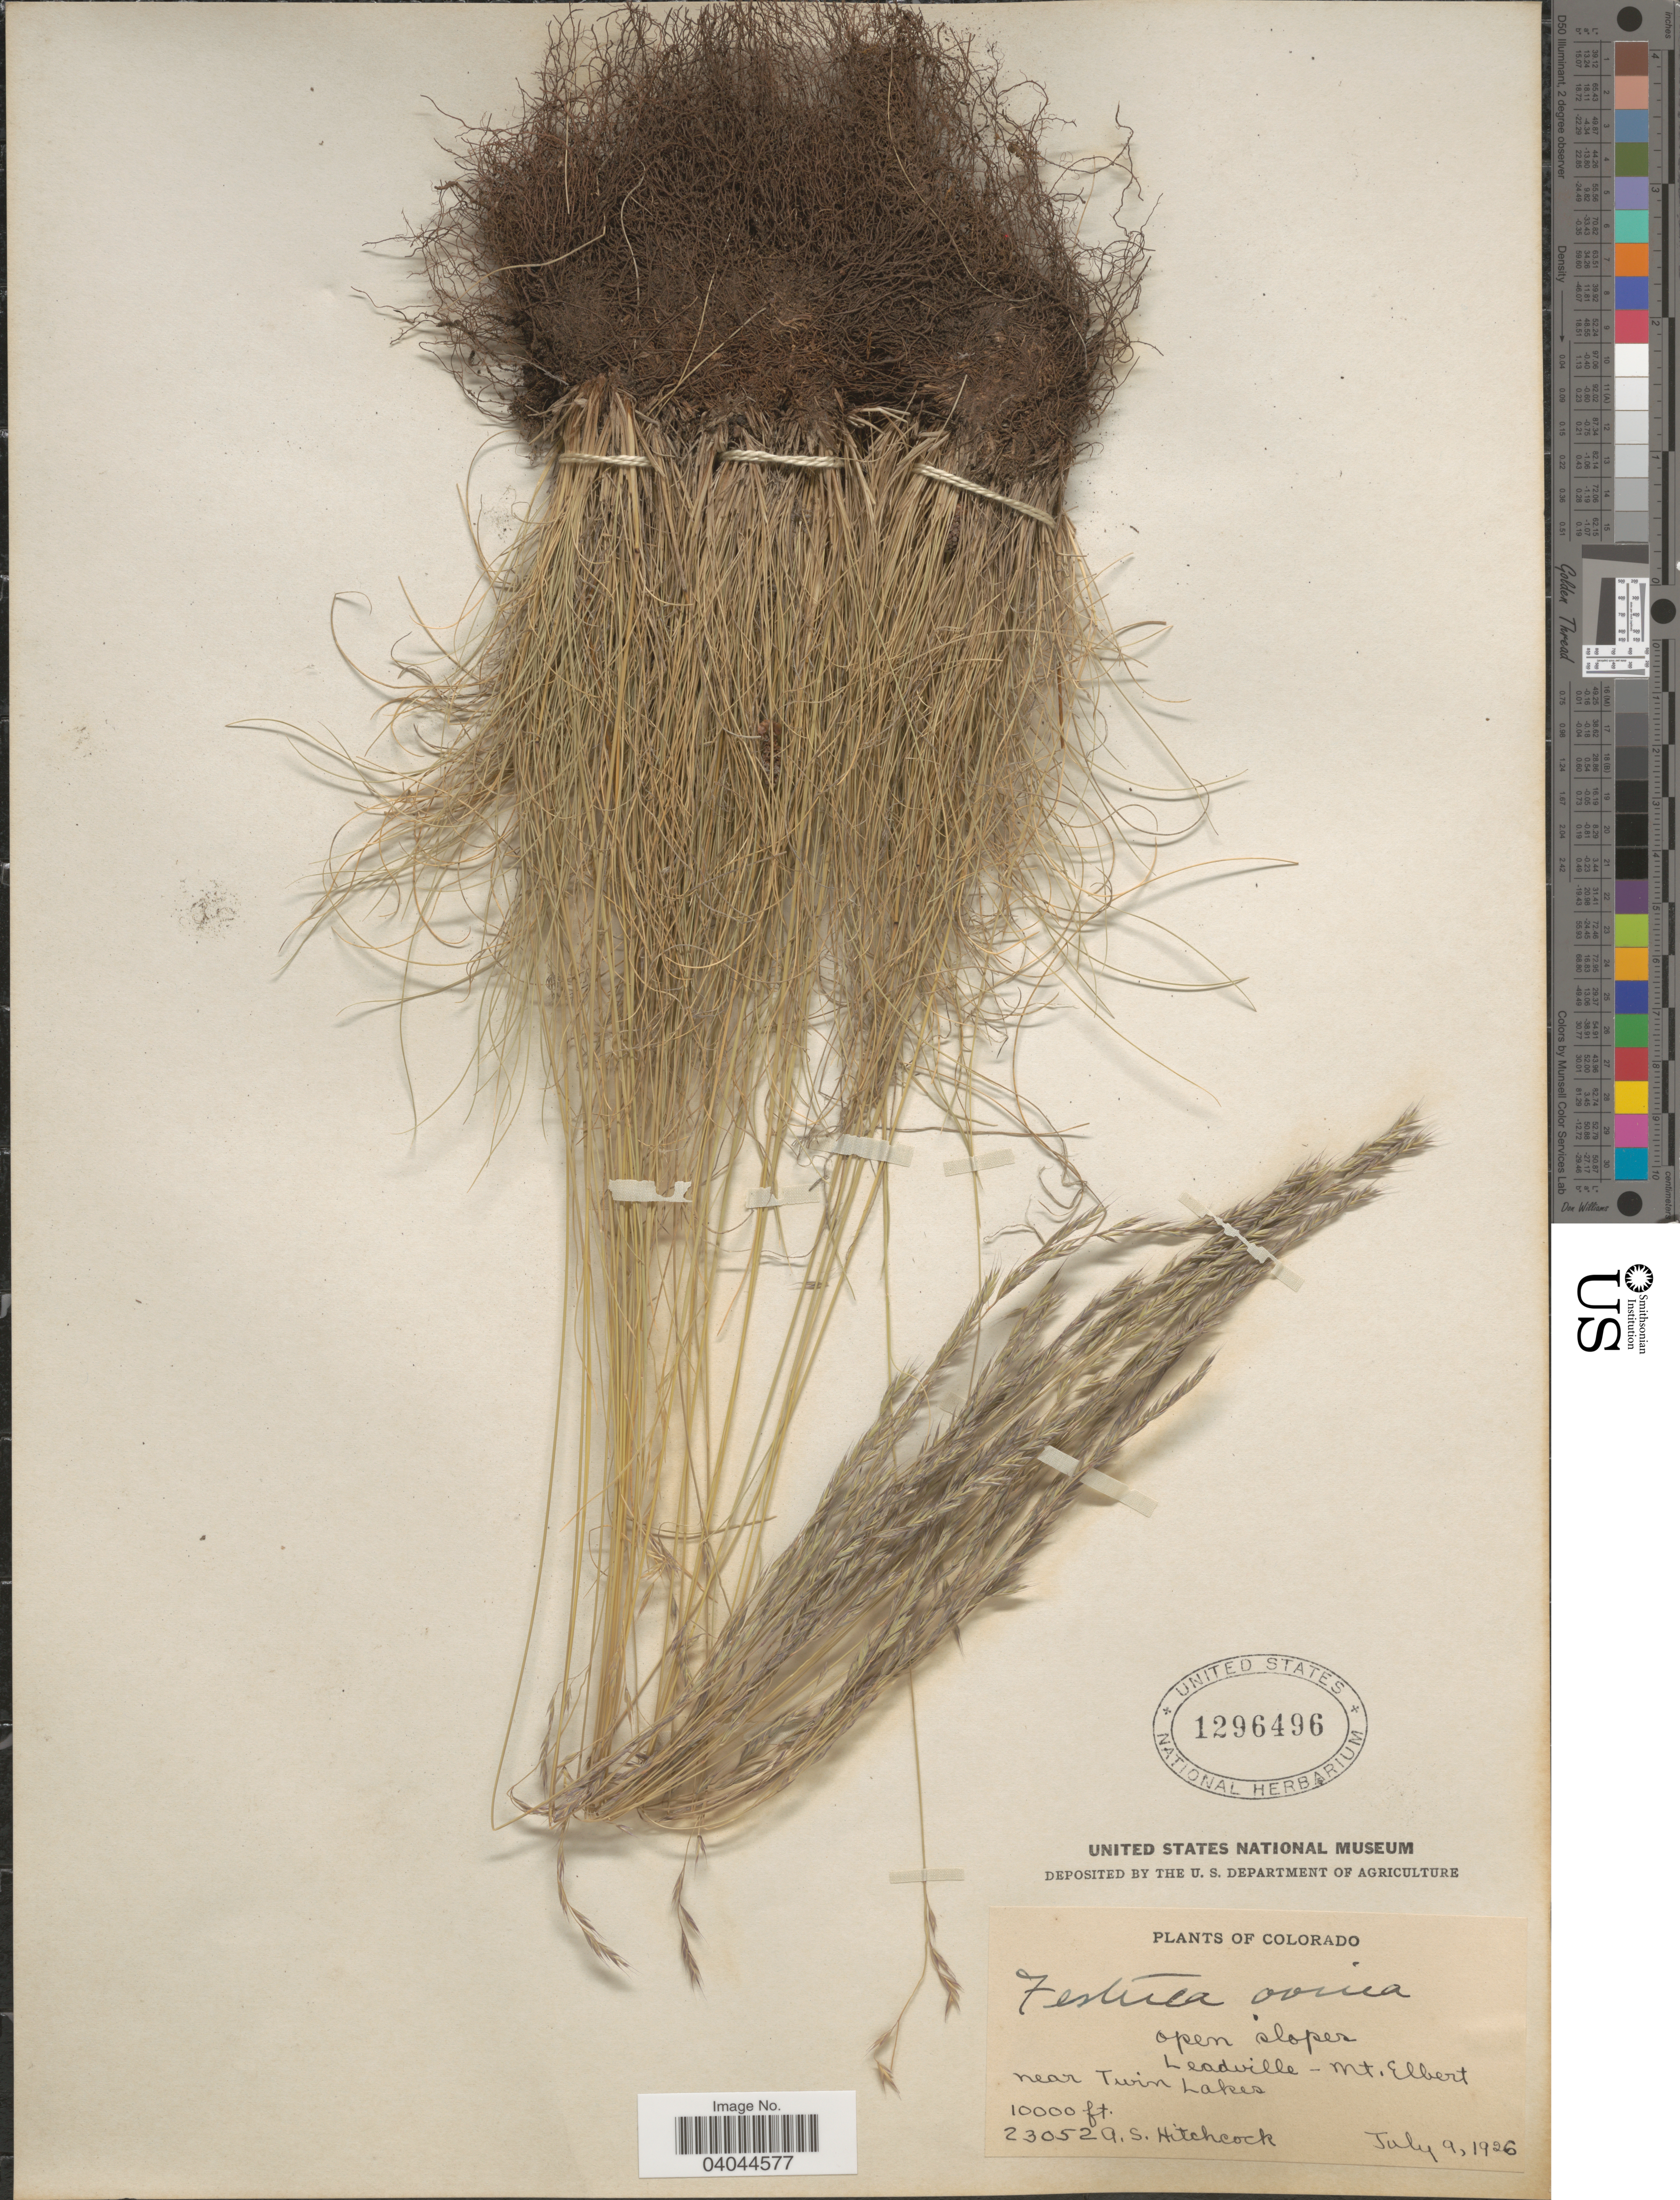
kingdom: Plantae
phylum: Tracheophyta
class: Liliopsida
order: Poales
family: Poaceae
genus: Festuca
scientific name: Festuca ovina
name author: L.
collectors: A. S. Hitchcock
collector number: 23052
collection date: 1926-07-09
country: United States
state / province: Colorado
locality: Open slopes Leadville - Mt. Elbert. near Twin Lakes.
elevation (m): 3048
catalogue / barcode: US 1296496